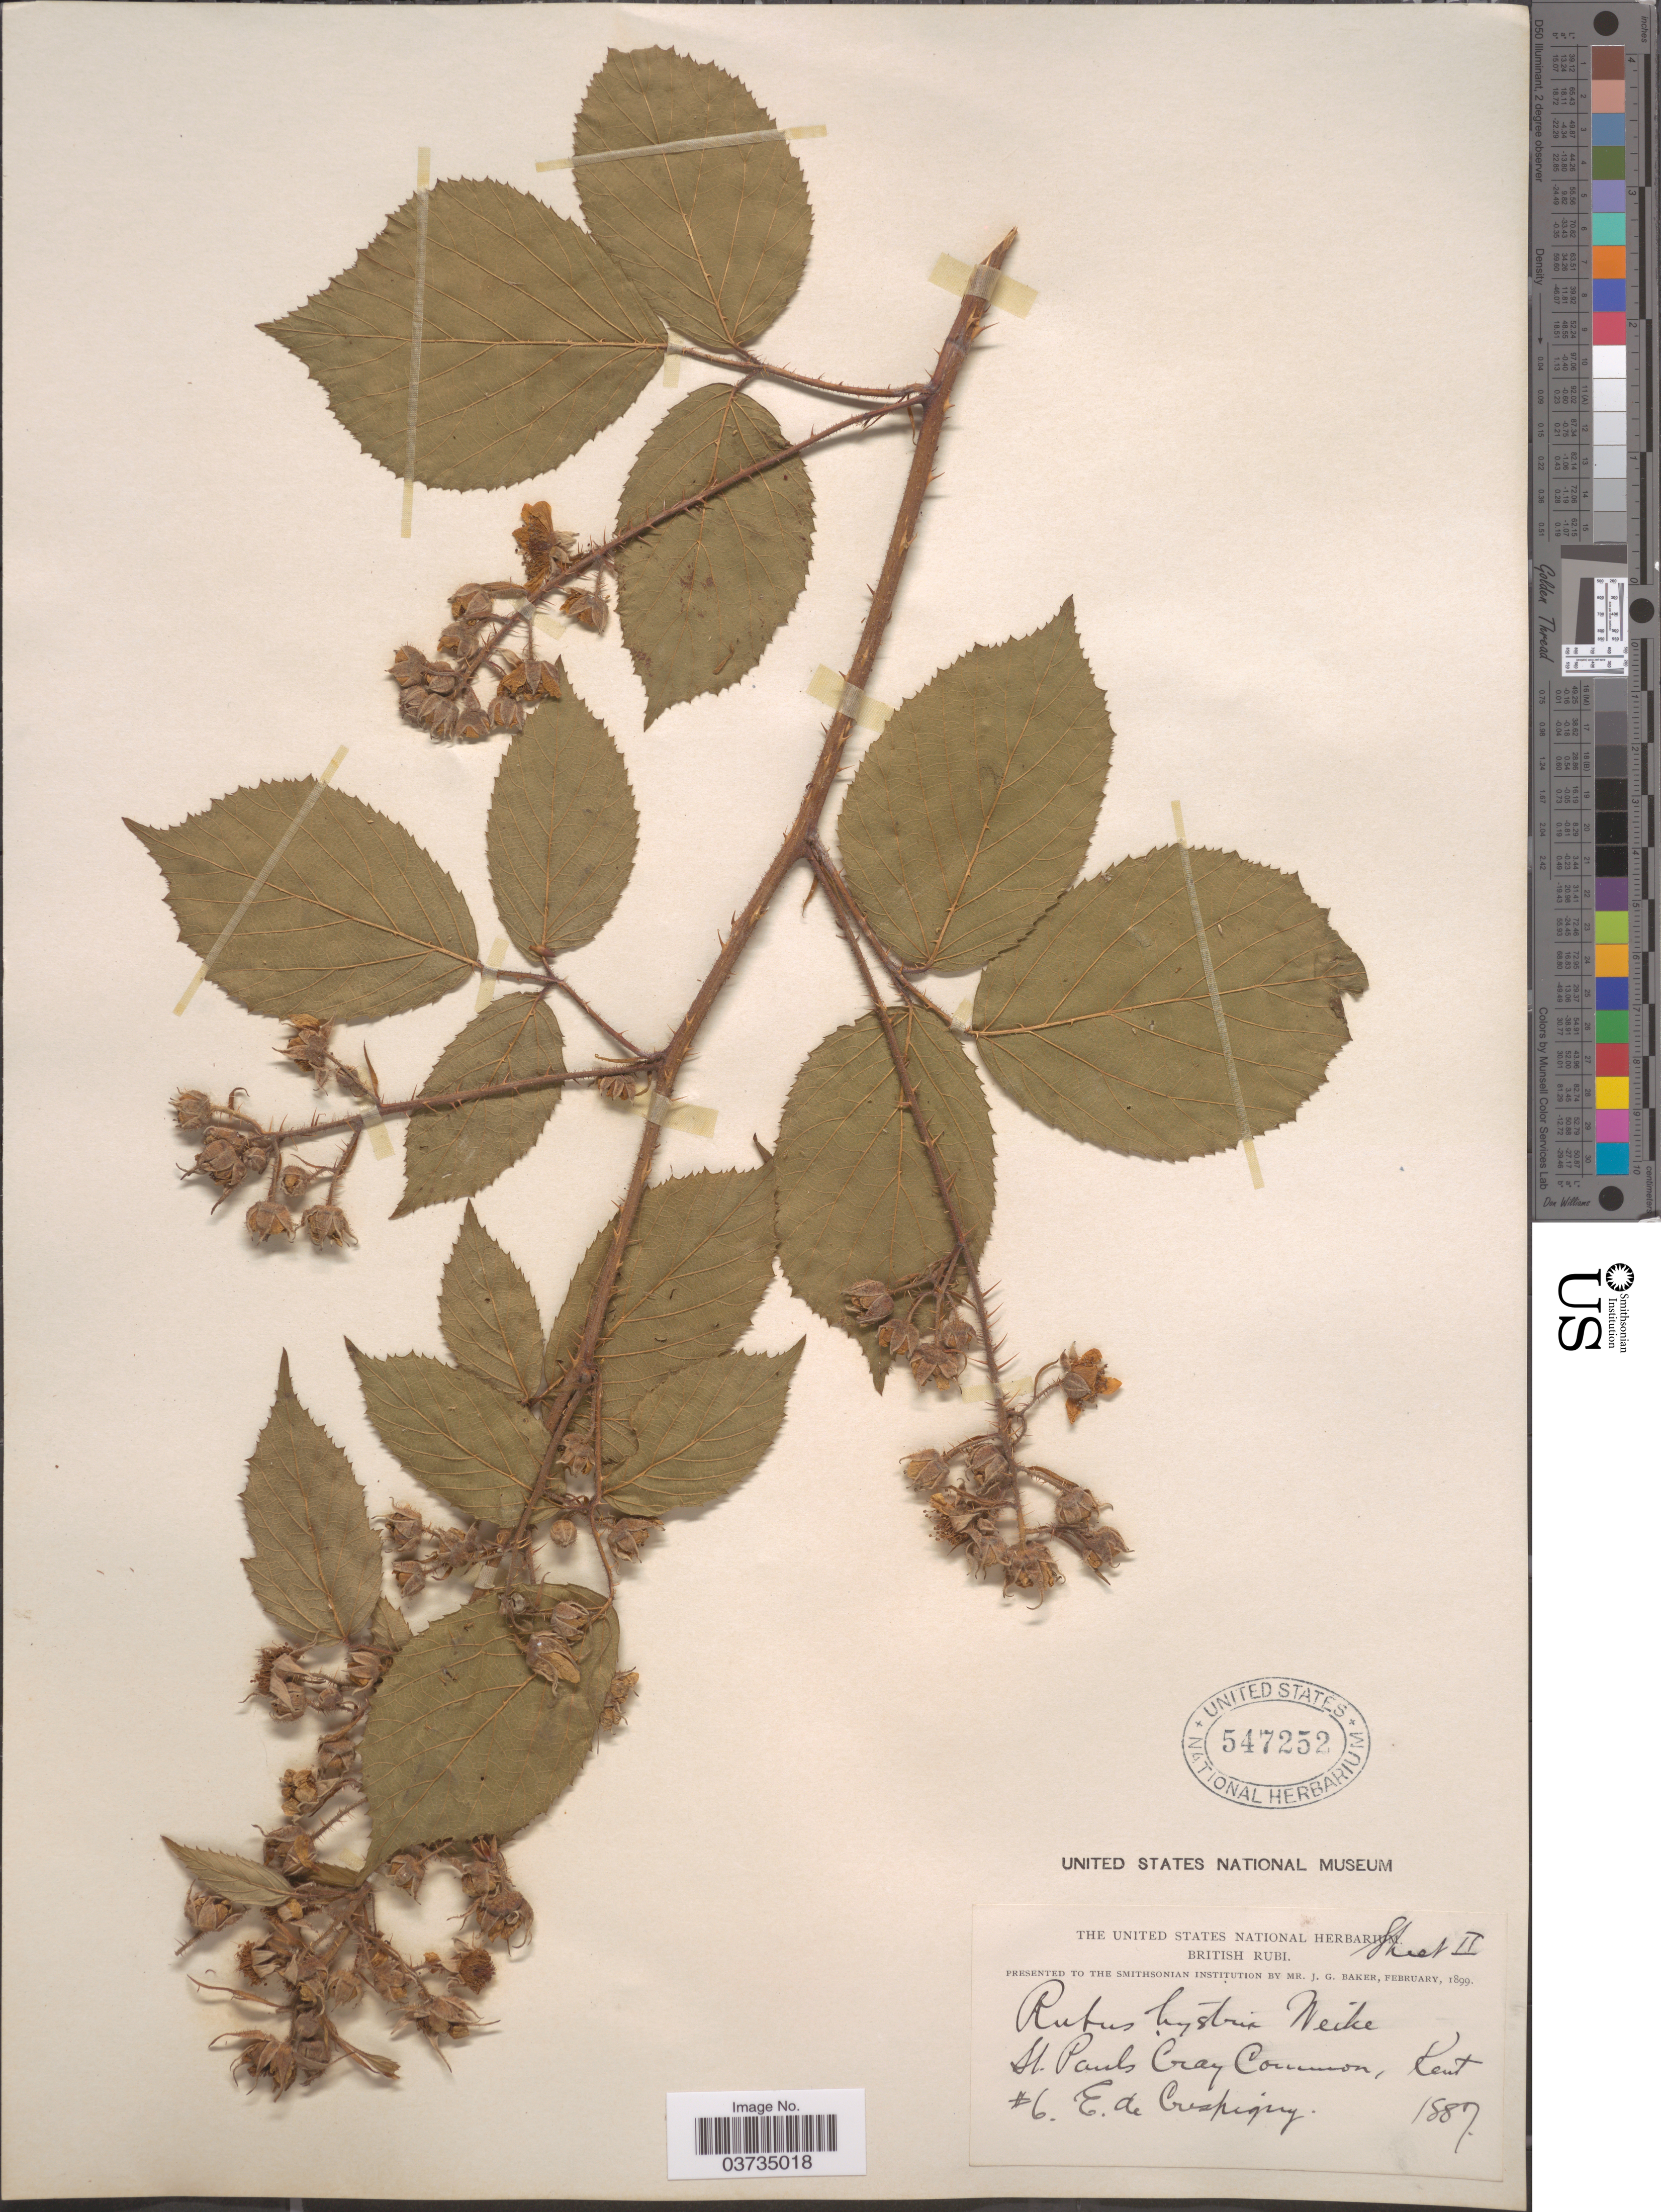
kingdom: Plantae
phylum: Tracheophyta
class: Magnoliopsida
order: Rosales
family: Rosaceae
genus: Rubus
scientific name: Rubus rufescens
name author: Lefèvre & P.J. Müll.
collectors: E. de Crespigny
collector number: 6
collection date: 1887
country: United Kingdom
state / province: England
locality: St. Pauls Cray Common, Kent.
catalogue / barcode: US 547252